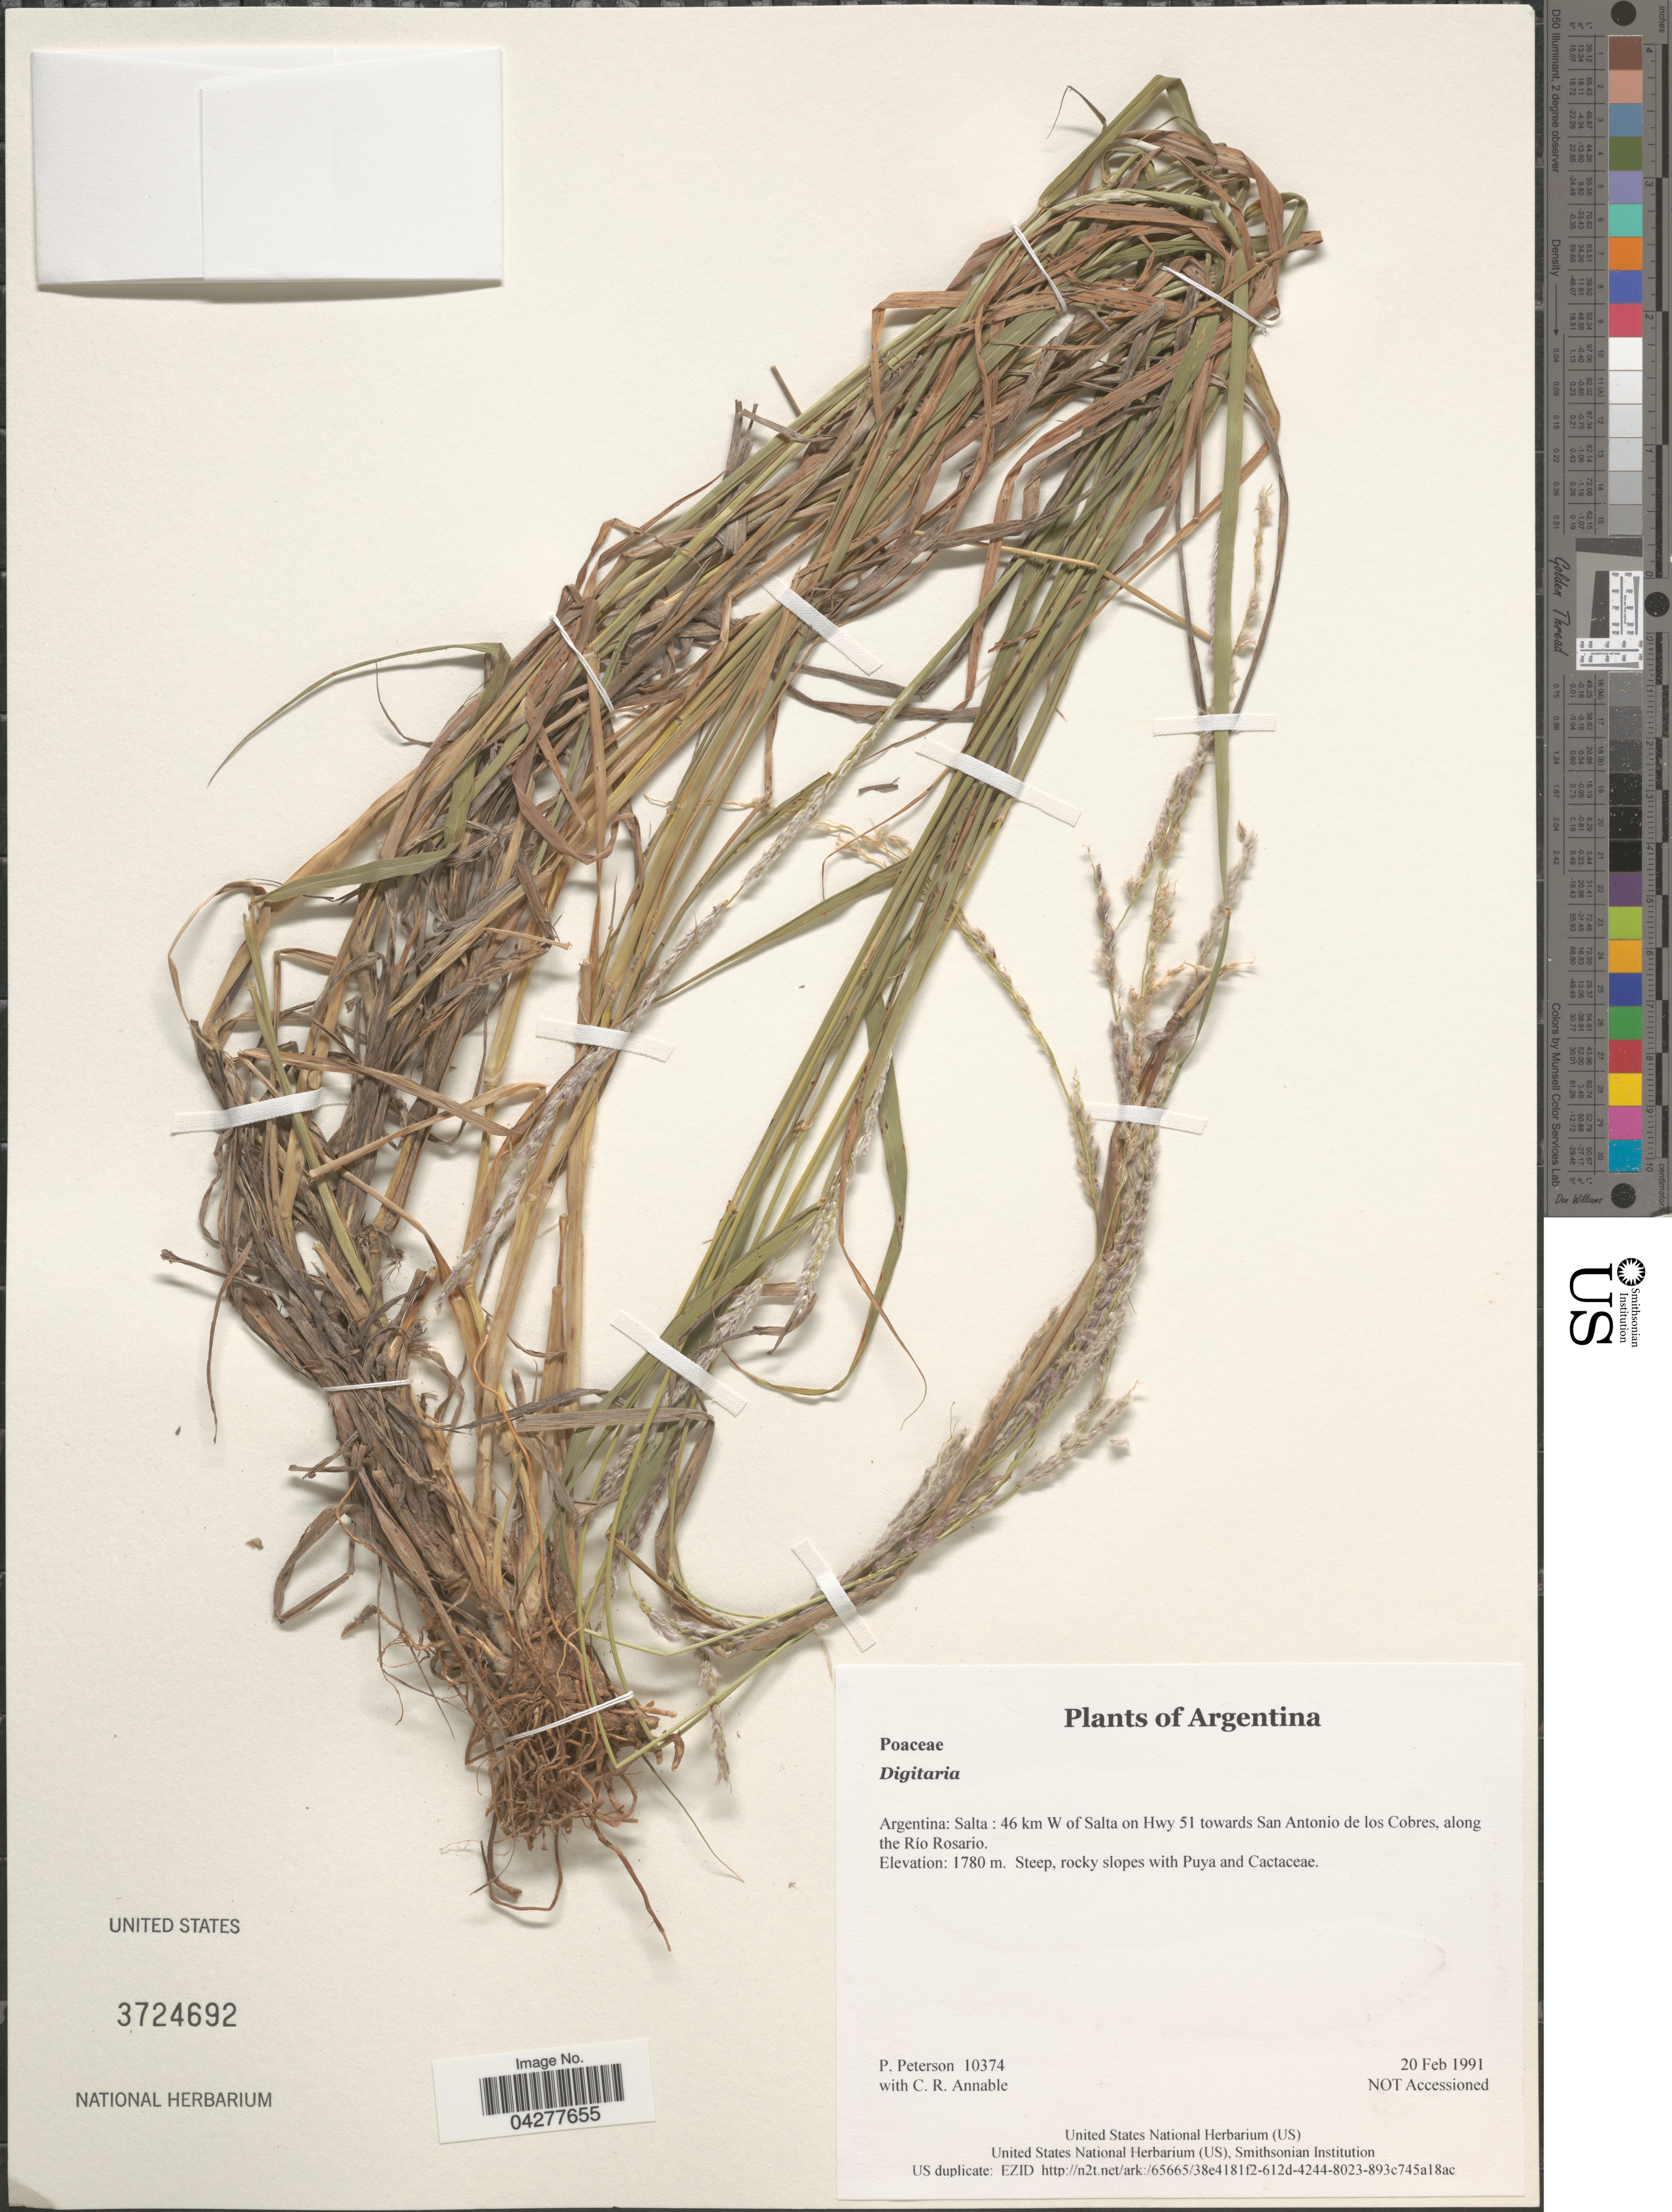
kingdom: Plantae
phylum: Tracheophyta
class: Liliopsida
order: Poales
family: Poaceae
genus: Digitaria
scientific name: Digitaria sp.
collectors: P. Peterson & C. R. Annable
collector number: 10374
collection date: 1991-02-20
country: Argentina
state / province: Salta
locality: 46 km W of Salta on Hwy 51 towards San Antonio de los Cobres, along the Río Rosario.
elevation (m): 1780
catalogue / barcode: US 3724692